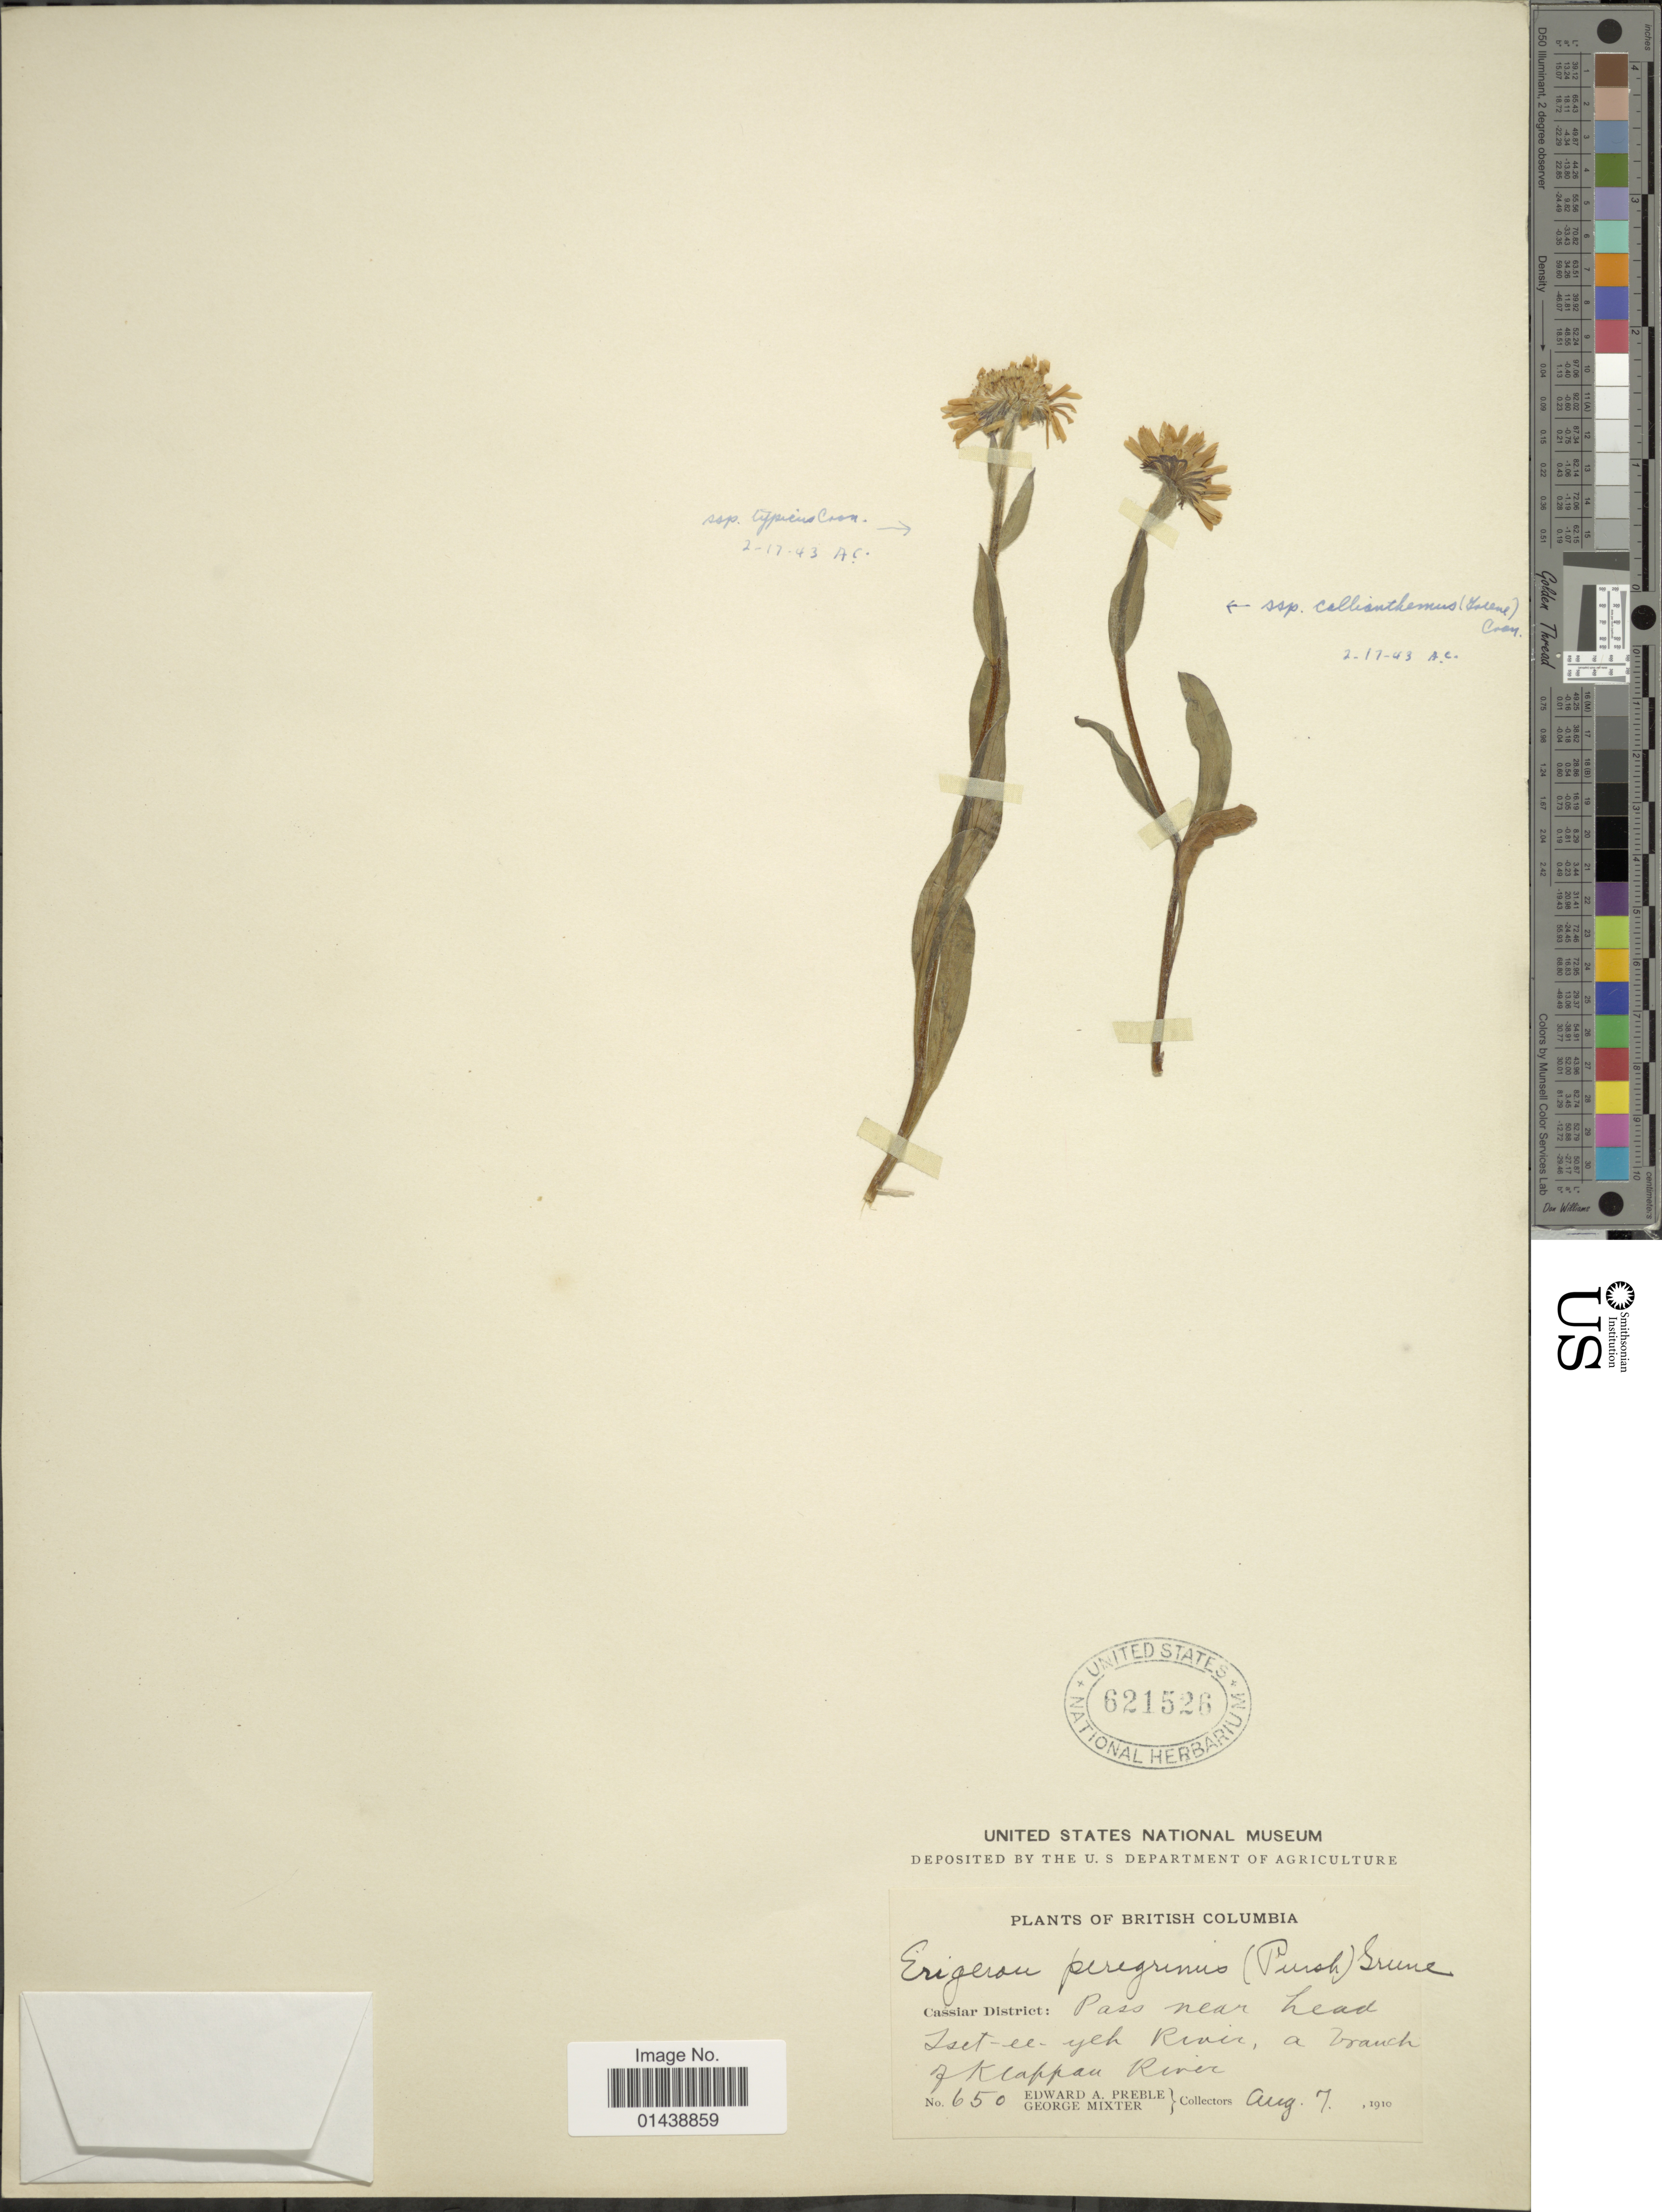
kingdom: Plantae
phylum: Tracheophyta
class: Magnoliopsida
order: Asterales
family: Asteraceae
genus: Erigeron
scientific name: Erigeron peregrinus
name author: (Banks ex Pursh) Greene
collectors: E. Preble & G. Mixter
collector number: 650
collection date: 1910-08-07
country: Canada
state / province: British Columbia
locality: Cassiar District: Pass near head. Iset - ee - yeh River, a branch of Klappan River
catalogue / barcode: US 621526